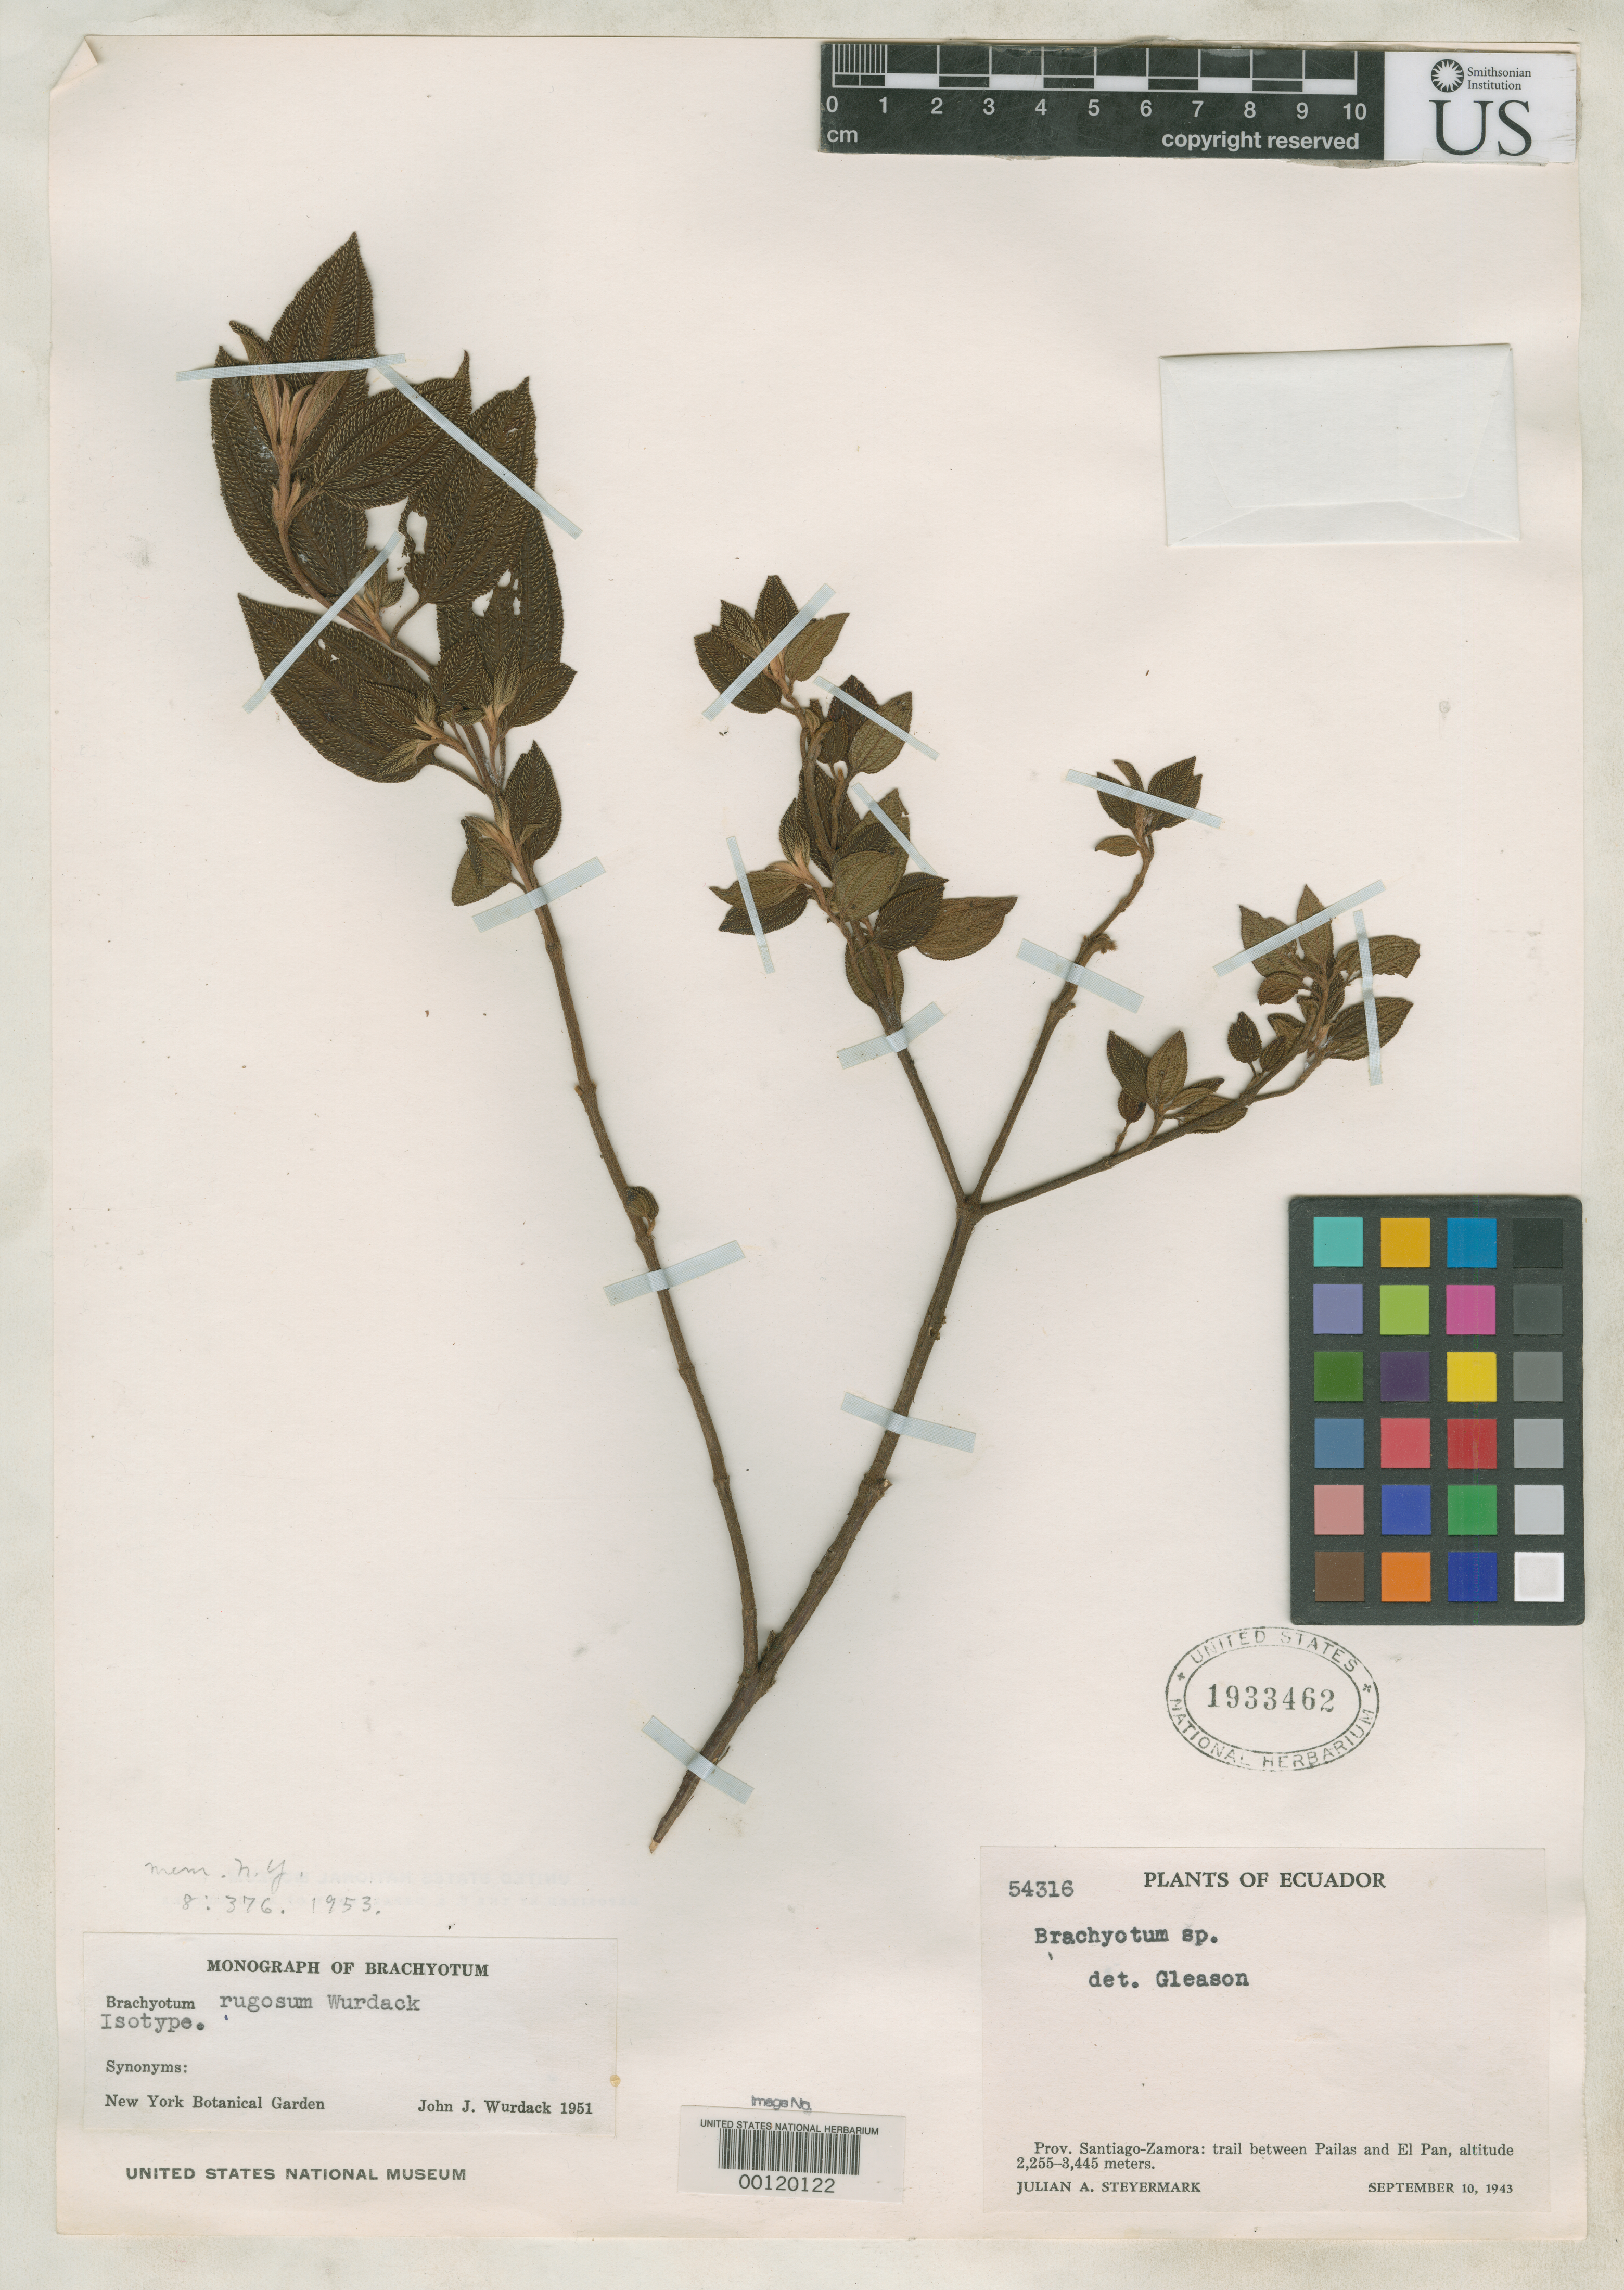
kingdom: Plantae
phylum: Tracheophyta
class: Magnoliopsida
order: Myrtales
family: Melastomataceae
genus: Brachyotum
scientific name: Brachyotum rugosum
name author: Wurdack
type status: Isotype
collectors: J. Steyermark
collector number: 54316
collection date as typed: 10 Sep 1943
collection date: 1943-09-10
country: Ecuador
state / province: Morona-Santiago / Zamora-Chinchipe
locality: Between Pailas & El Pan.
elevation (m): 2255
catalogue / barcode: US 1933462